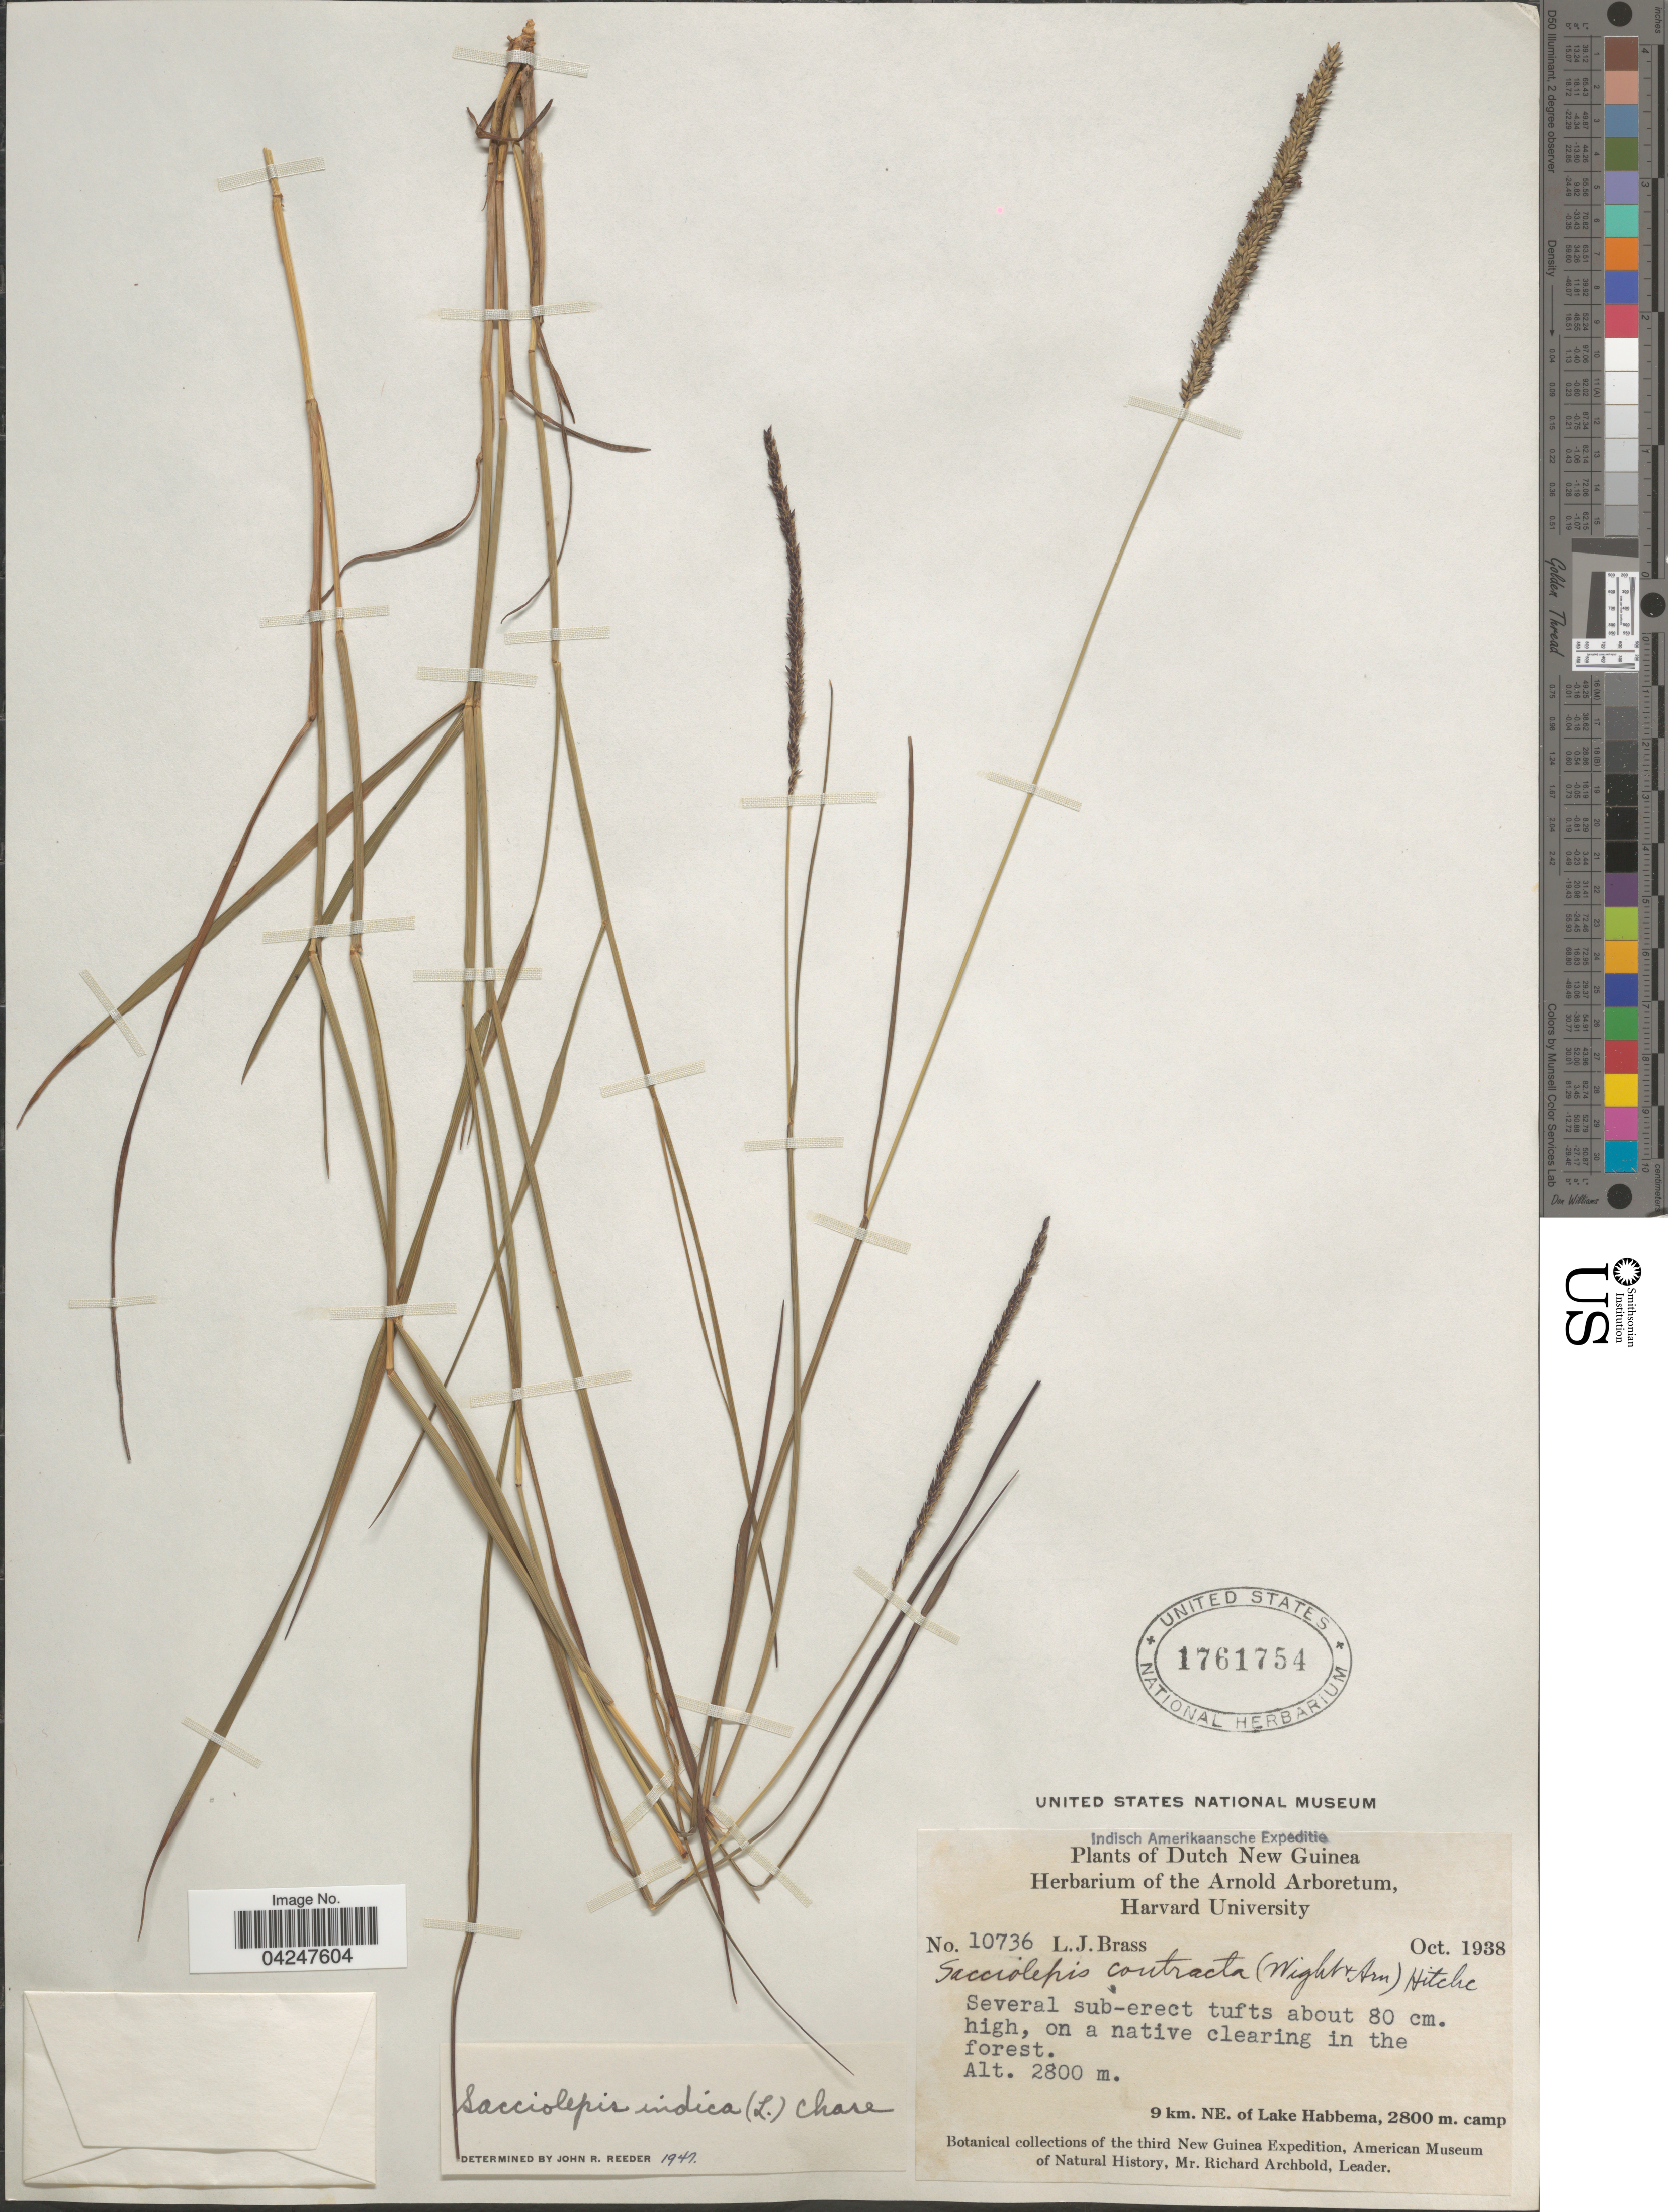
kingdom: Plantae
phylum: Tracheophyta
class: Liliopsida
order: Poales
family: Poaceae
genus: Sacciolepis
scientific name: Sacciolepis indica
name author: (L.) Chase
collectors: L. J. Brass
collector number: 10736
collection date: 1938-10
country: Indonesia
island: New Guinea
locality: Indisch Amerikaansche Expeditie. Dutch New Guinea. 9 km. NE. of Lake Habbema.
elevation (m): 2800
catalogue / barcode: US 1761754